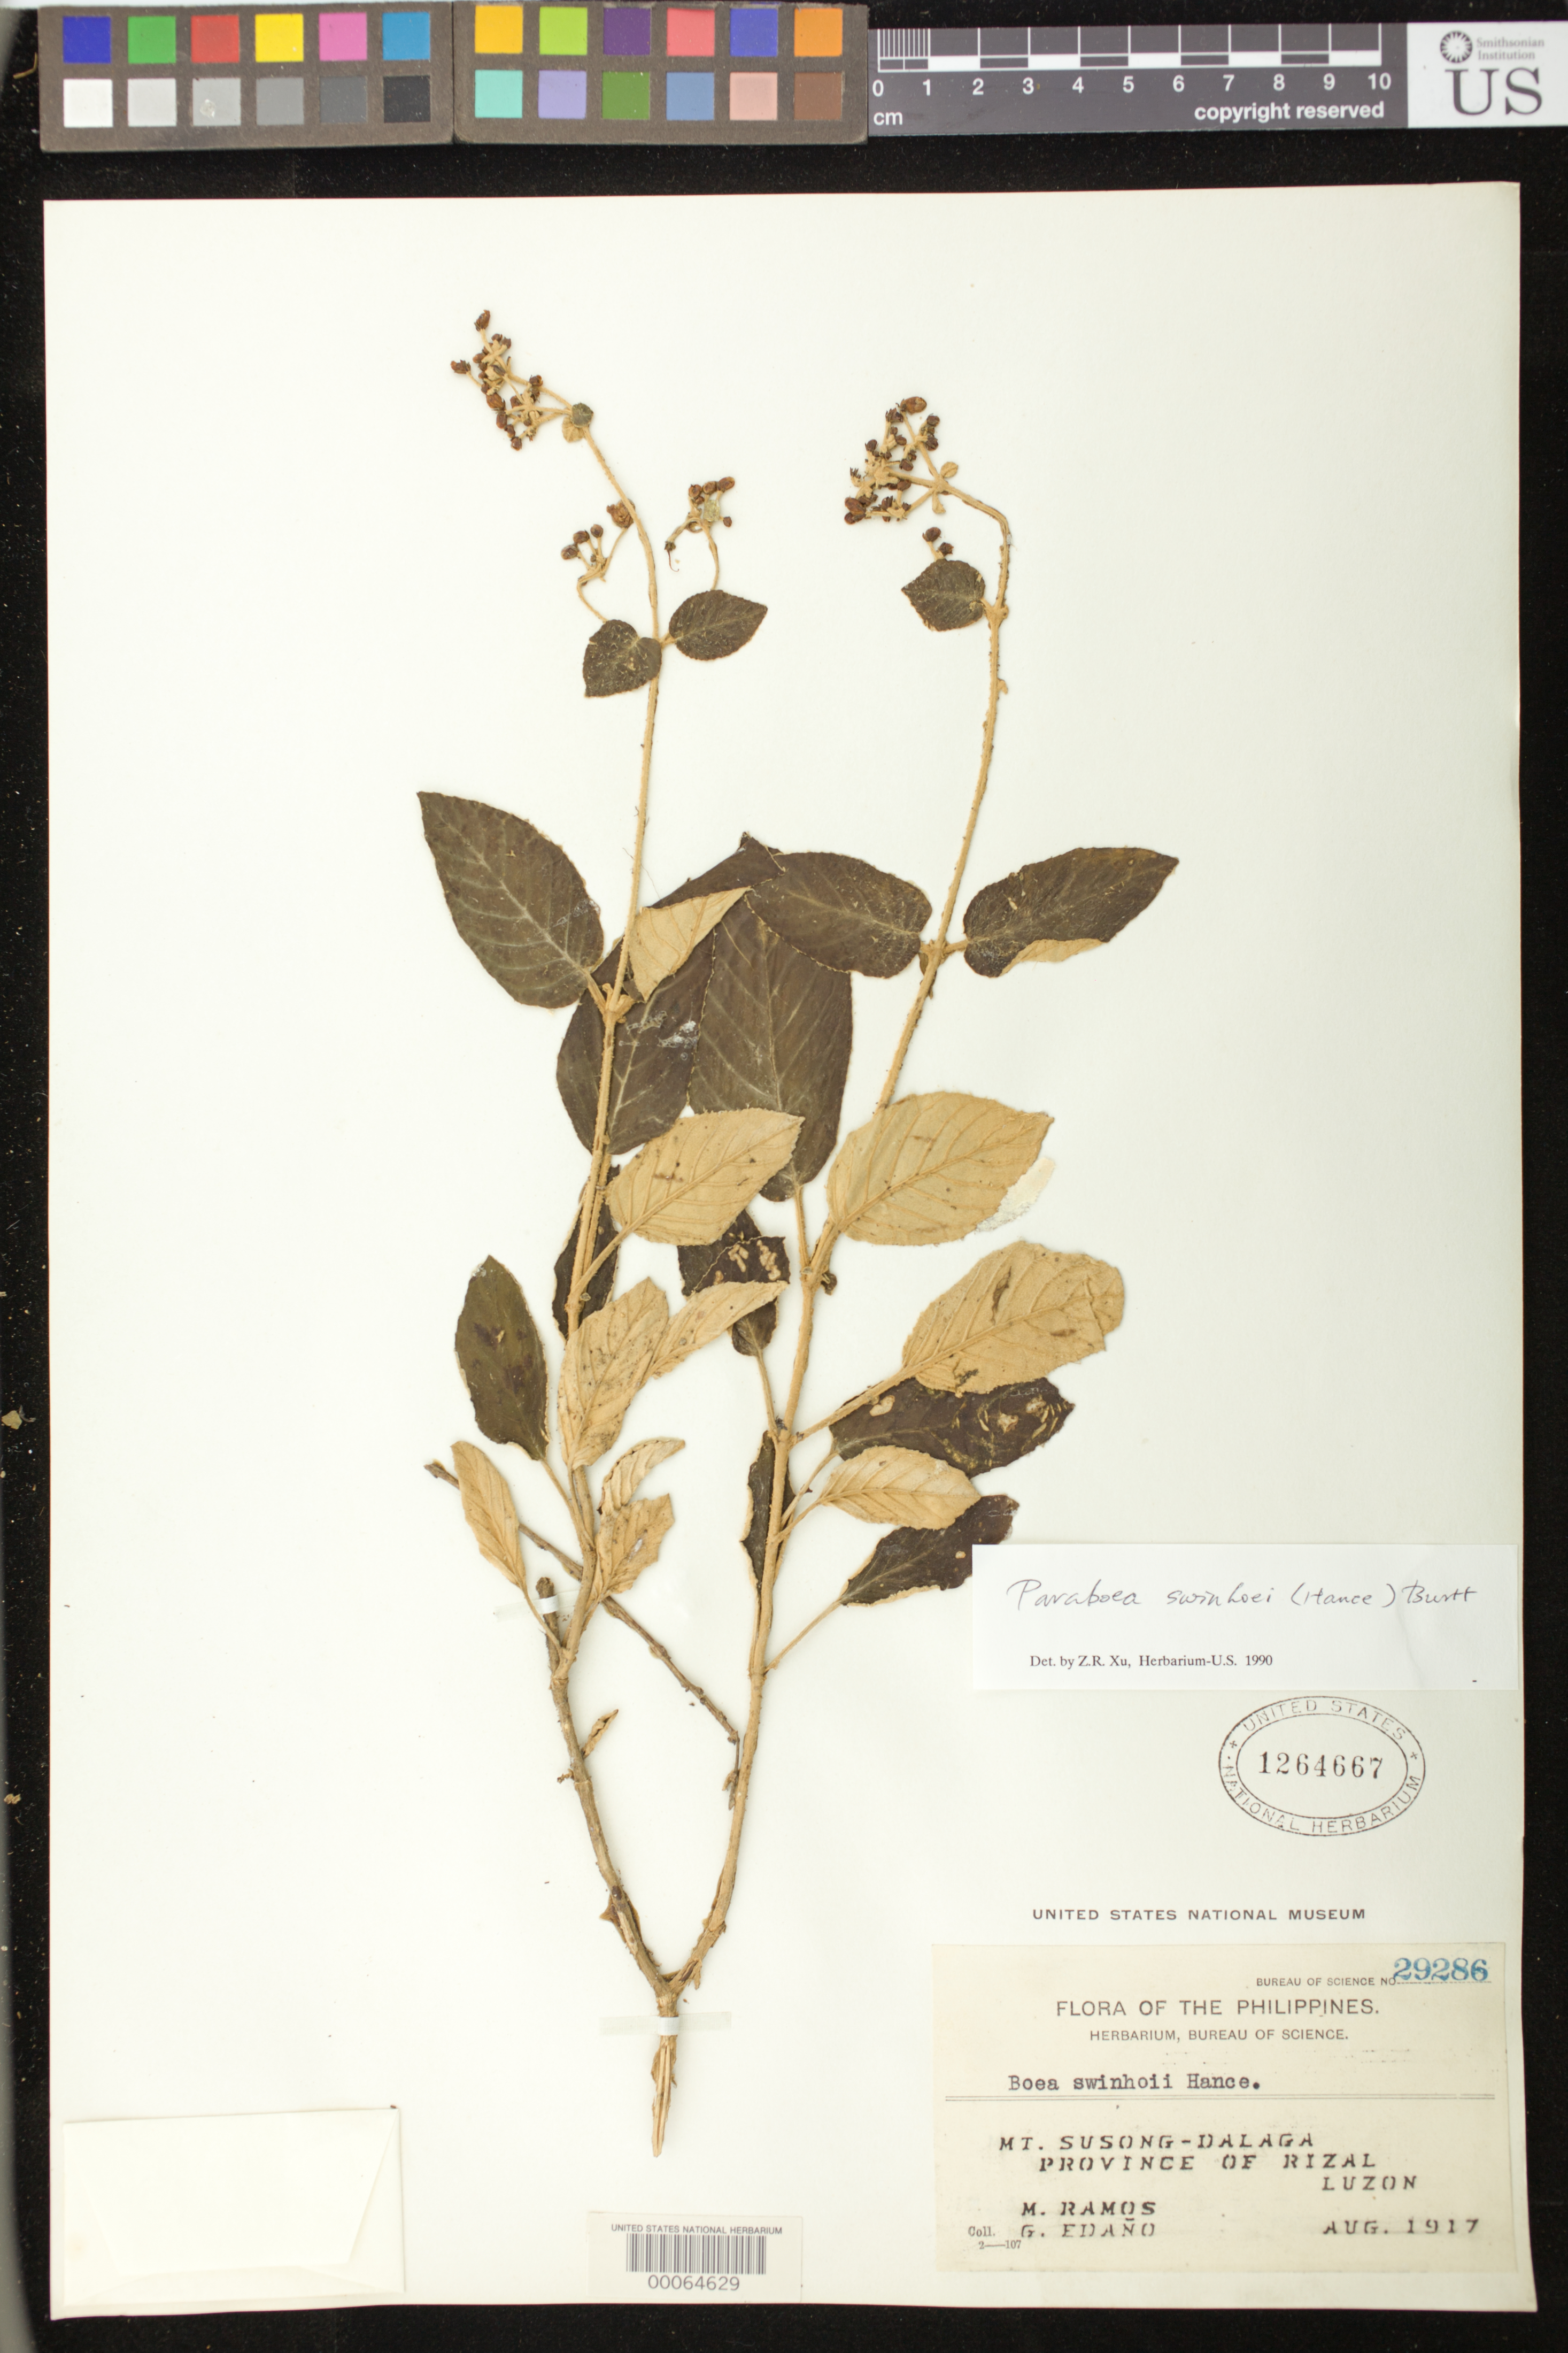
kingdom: Plantae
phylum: Tracheophyta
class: Magnoliopsida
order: Lamiales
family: Gesneriaceae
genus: Paraboea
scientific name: Paraboea rufescens var. umbellata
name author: (Drake) K.Y. Pan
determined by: Xu, Z. R.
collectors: M. Ramos & G. Edaño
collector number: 29286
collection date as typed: Aug 1917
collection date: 1917-08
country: Philippines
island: Luzon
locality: Mt susong-dalaga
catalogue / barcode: US 1264667